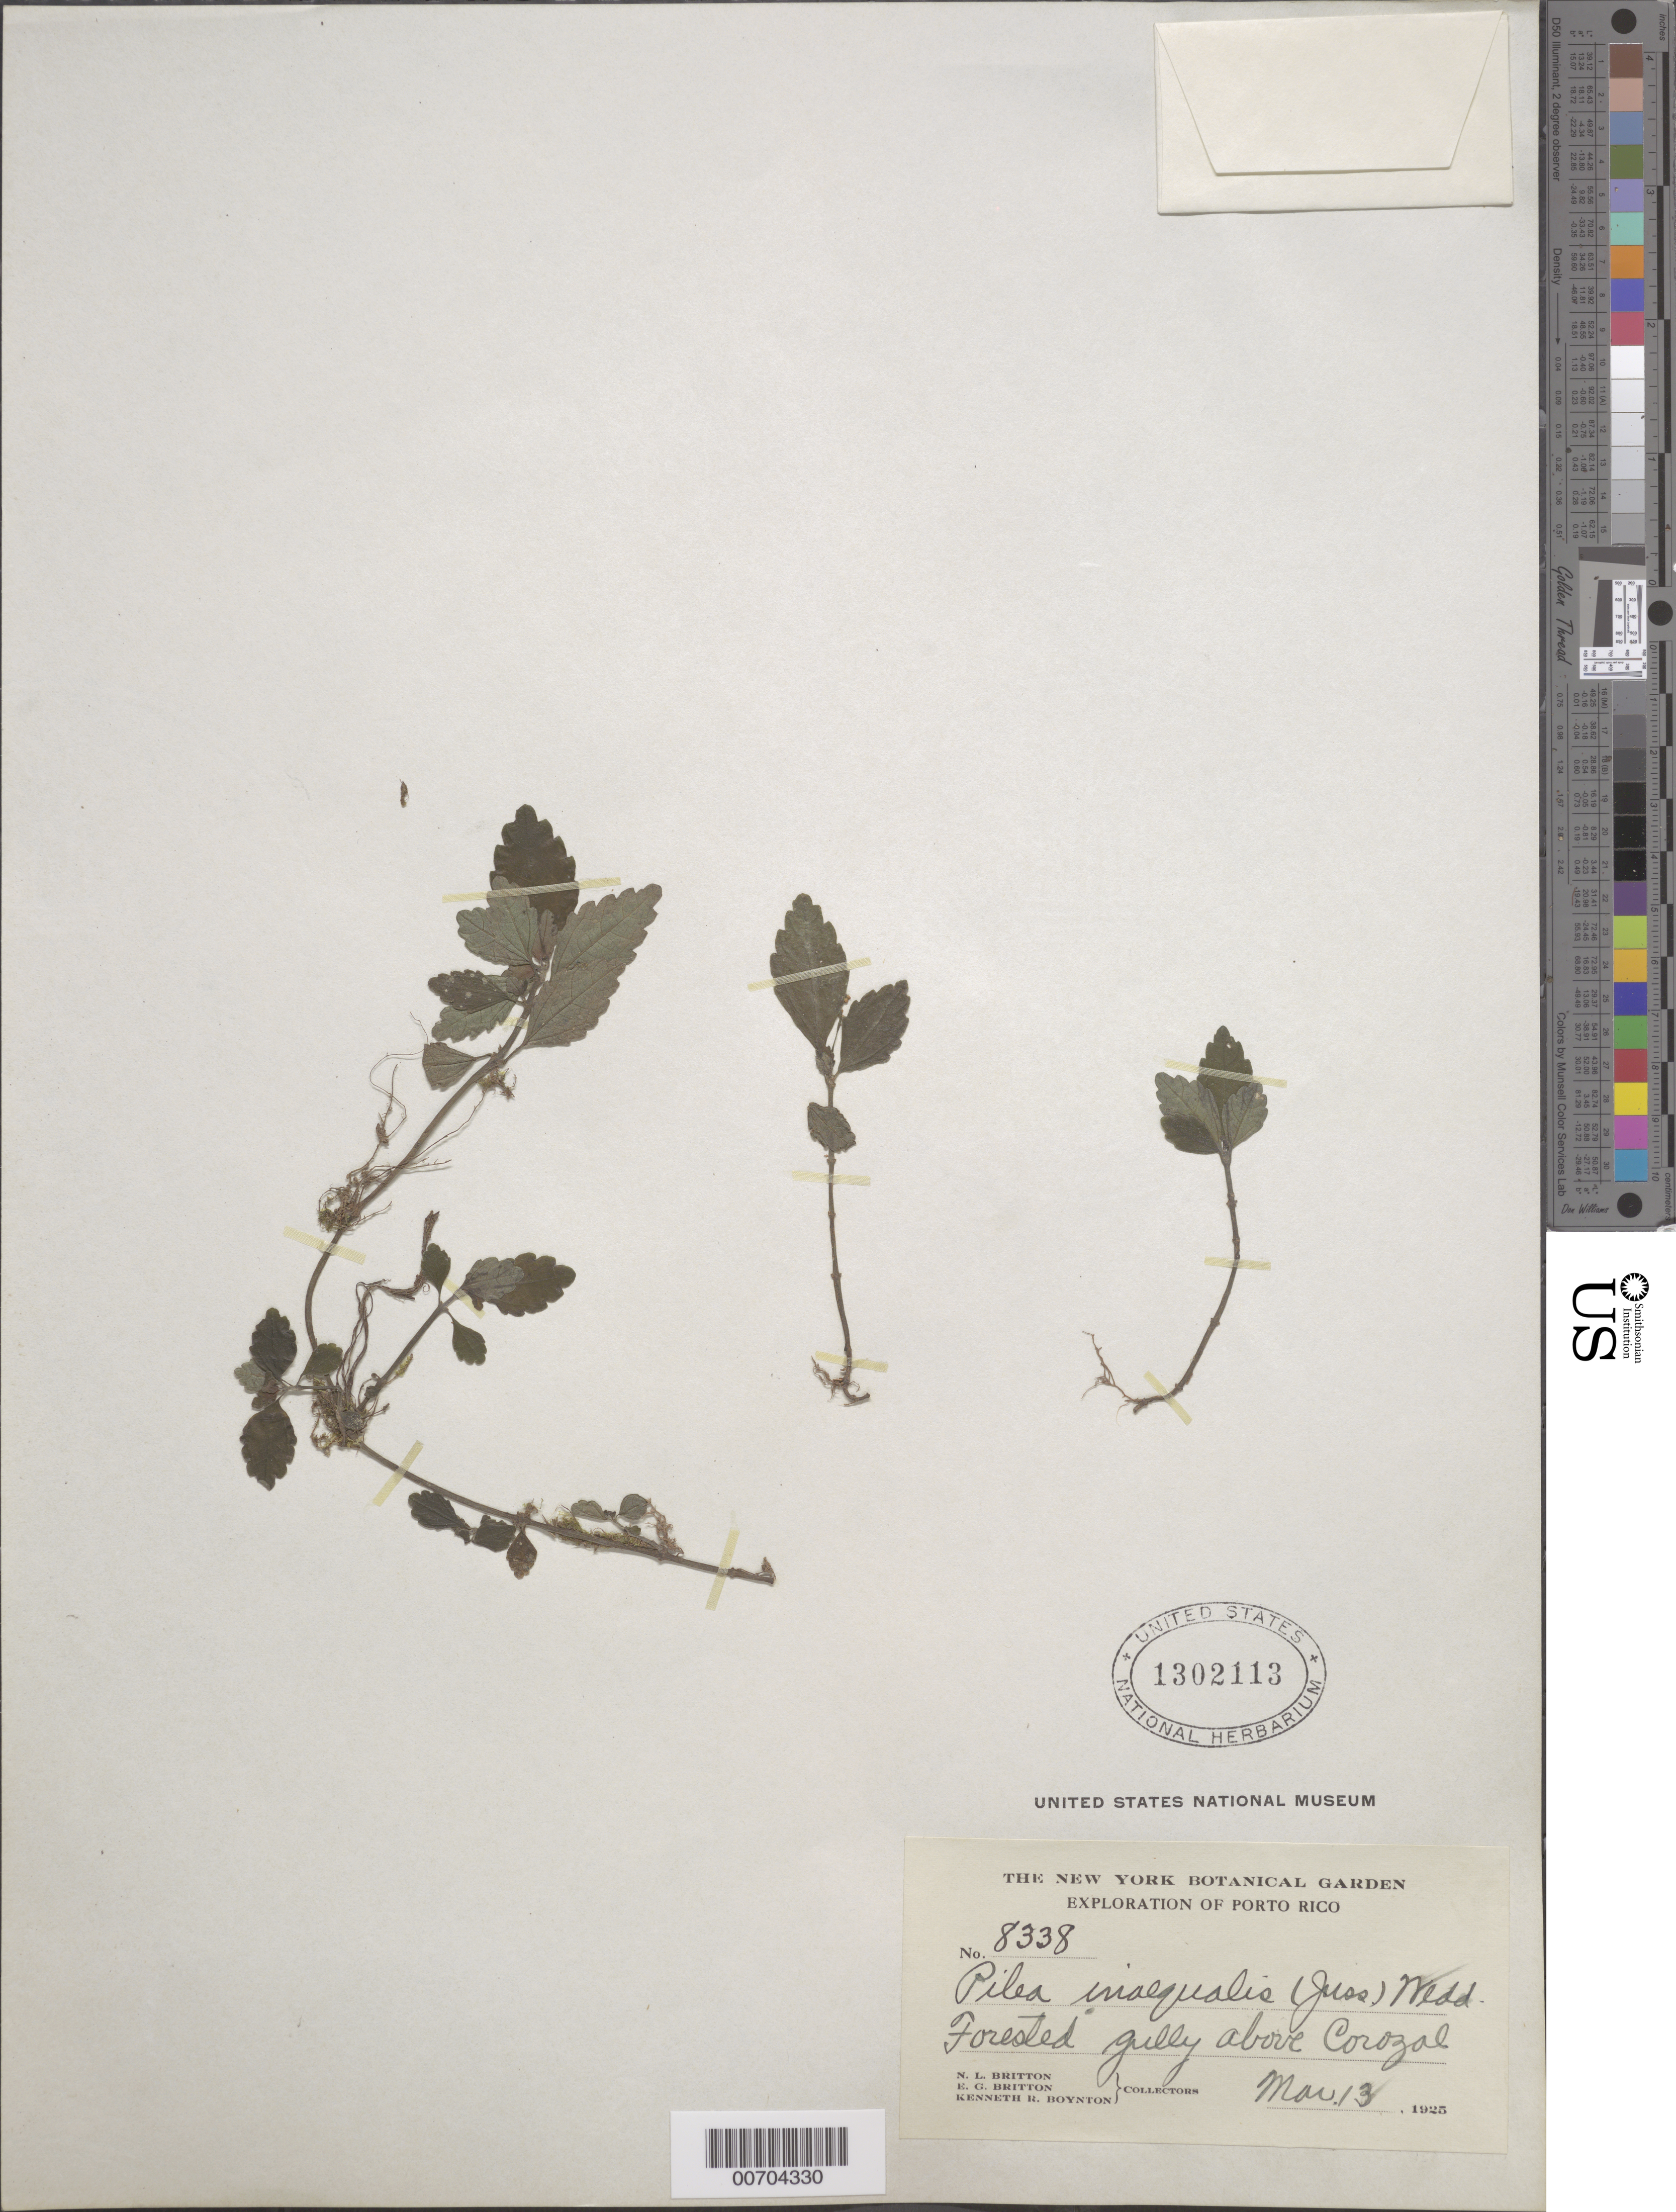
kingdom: Plantae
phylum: Tracheophyta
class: Magnoliopsida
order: Rosales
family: Urticaceae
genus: Pilea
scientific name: Pilea inaequalis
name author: (Juss. ex Poir.) Wedd.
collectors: N. Britton, E. G. Britton & M. S. Brown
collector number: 8338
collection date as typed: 13 Mar 1925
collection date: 1925-03-13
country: Puerto Rico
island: Greater Antilles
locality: Corozal, above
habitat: Forested gully above Corozal.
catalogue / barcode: US 1302113